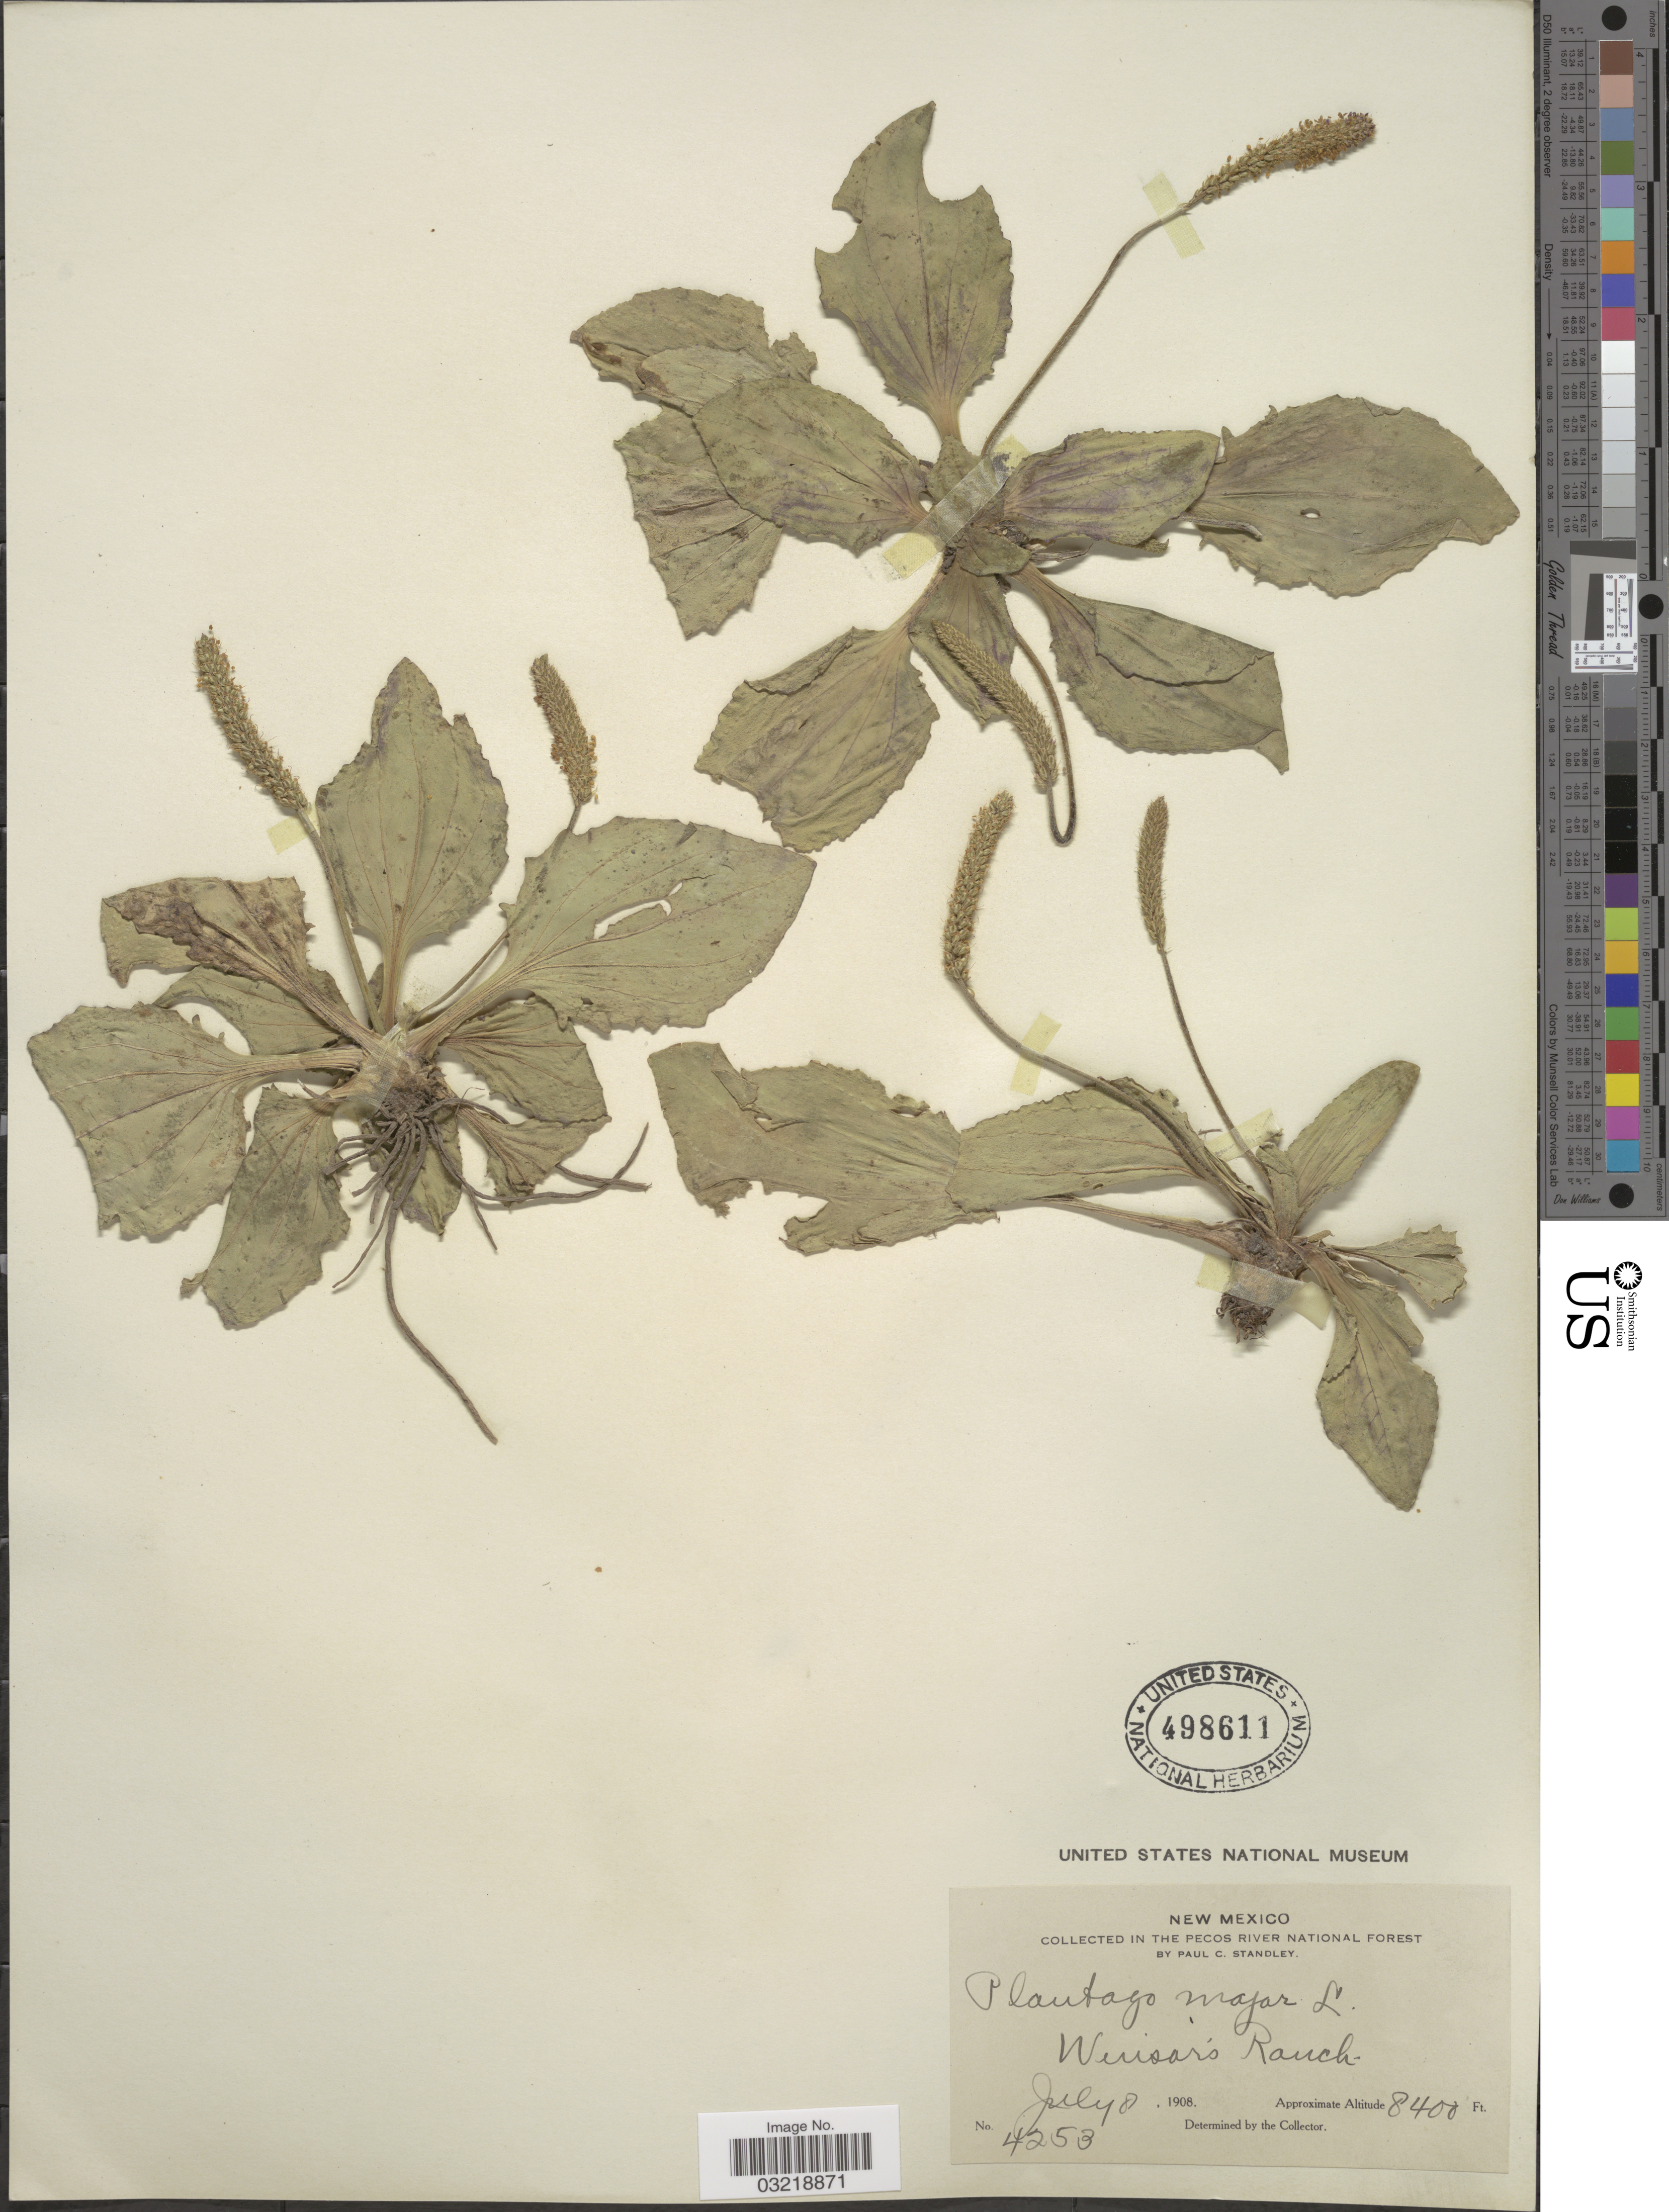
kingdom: Plantae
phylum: Tracheophyta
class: Magnoliopsida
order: Lamiales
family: Plantaginaceae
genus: Plantago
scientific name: Plantago major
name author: L.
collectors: P. C. Standley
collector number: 4253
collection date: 1908-07-08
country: United States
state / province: New Mexico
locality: In the Pecos River National Forest. Winsar's Ranch.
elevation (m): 2560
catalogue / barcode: US 498611